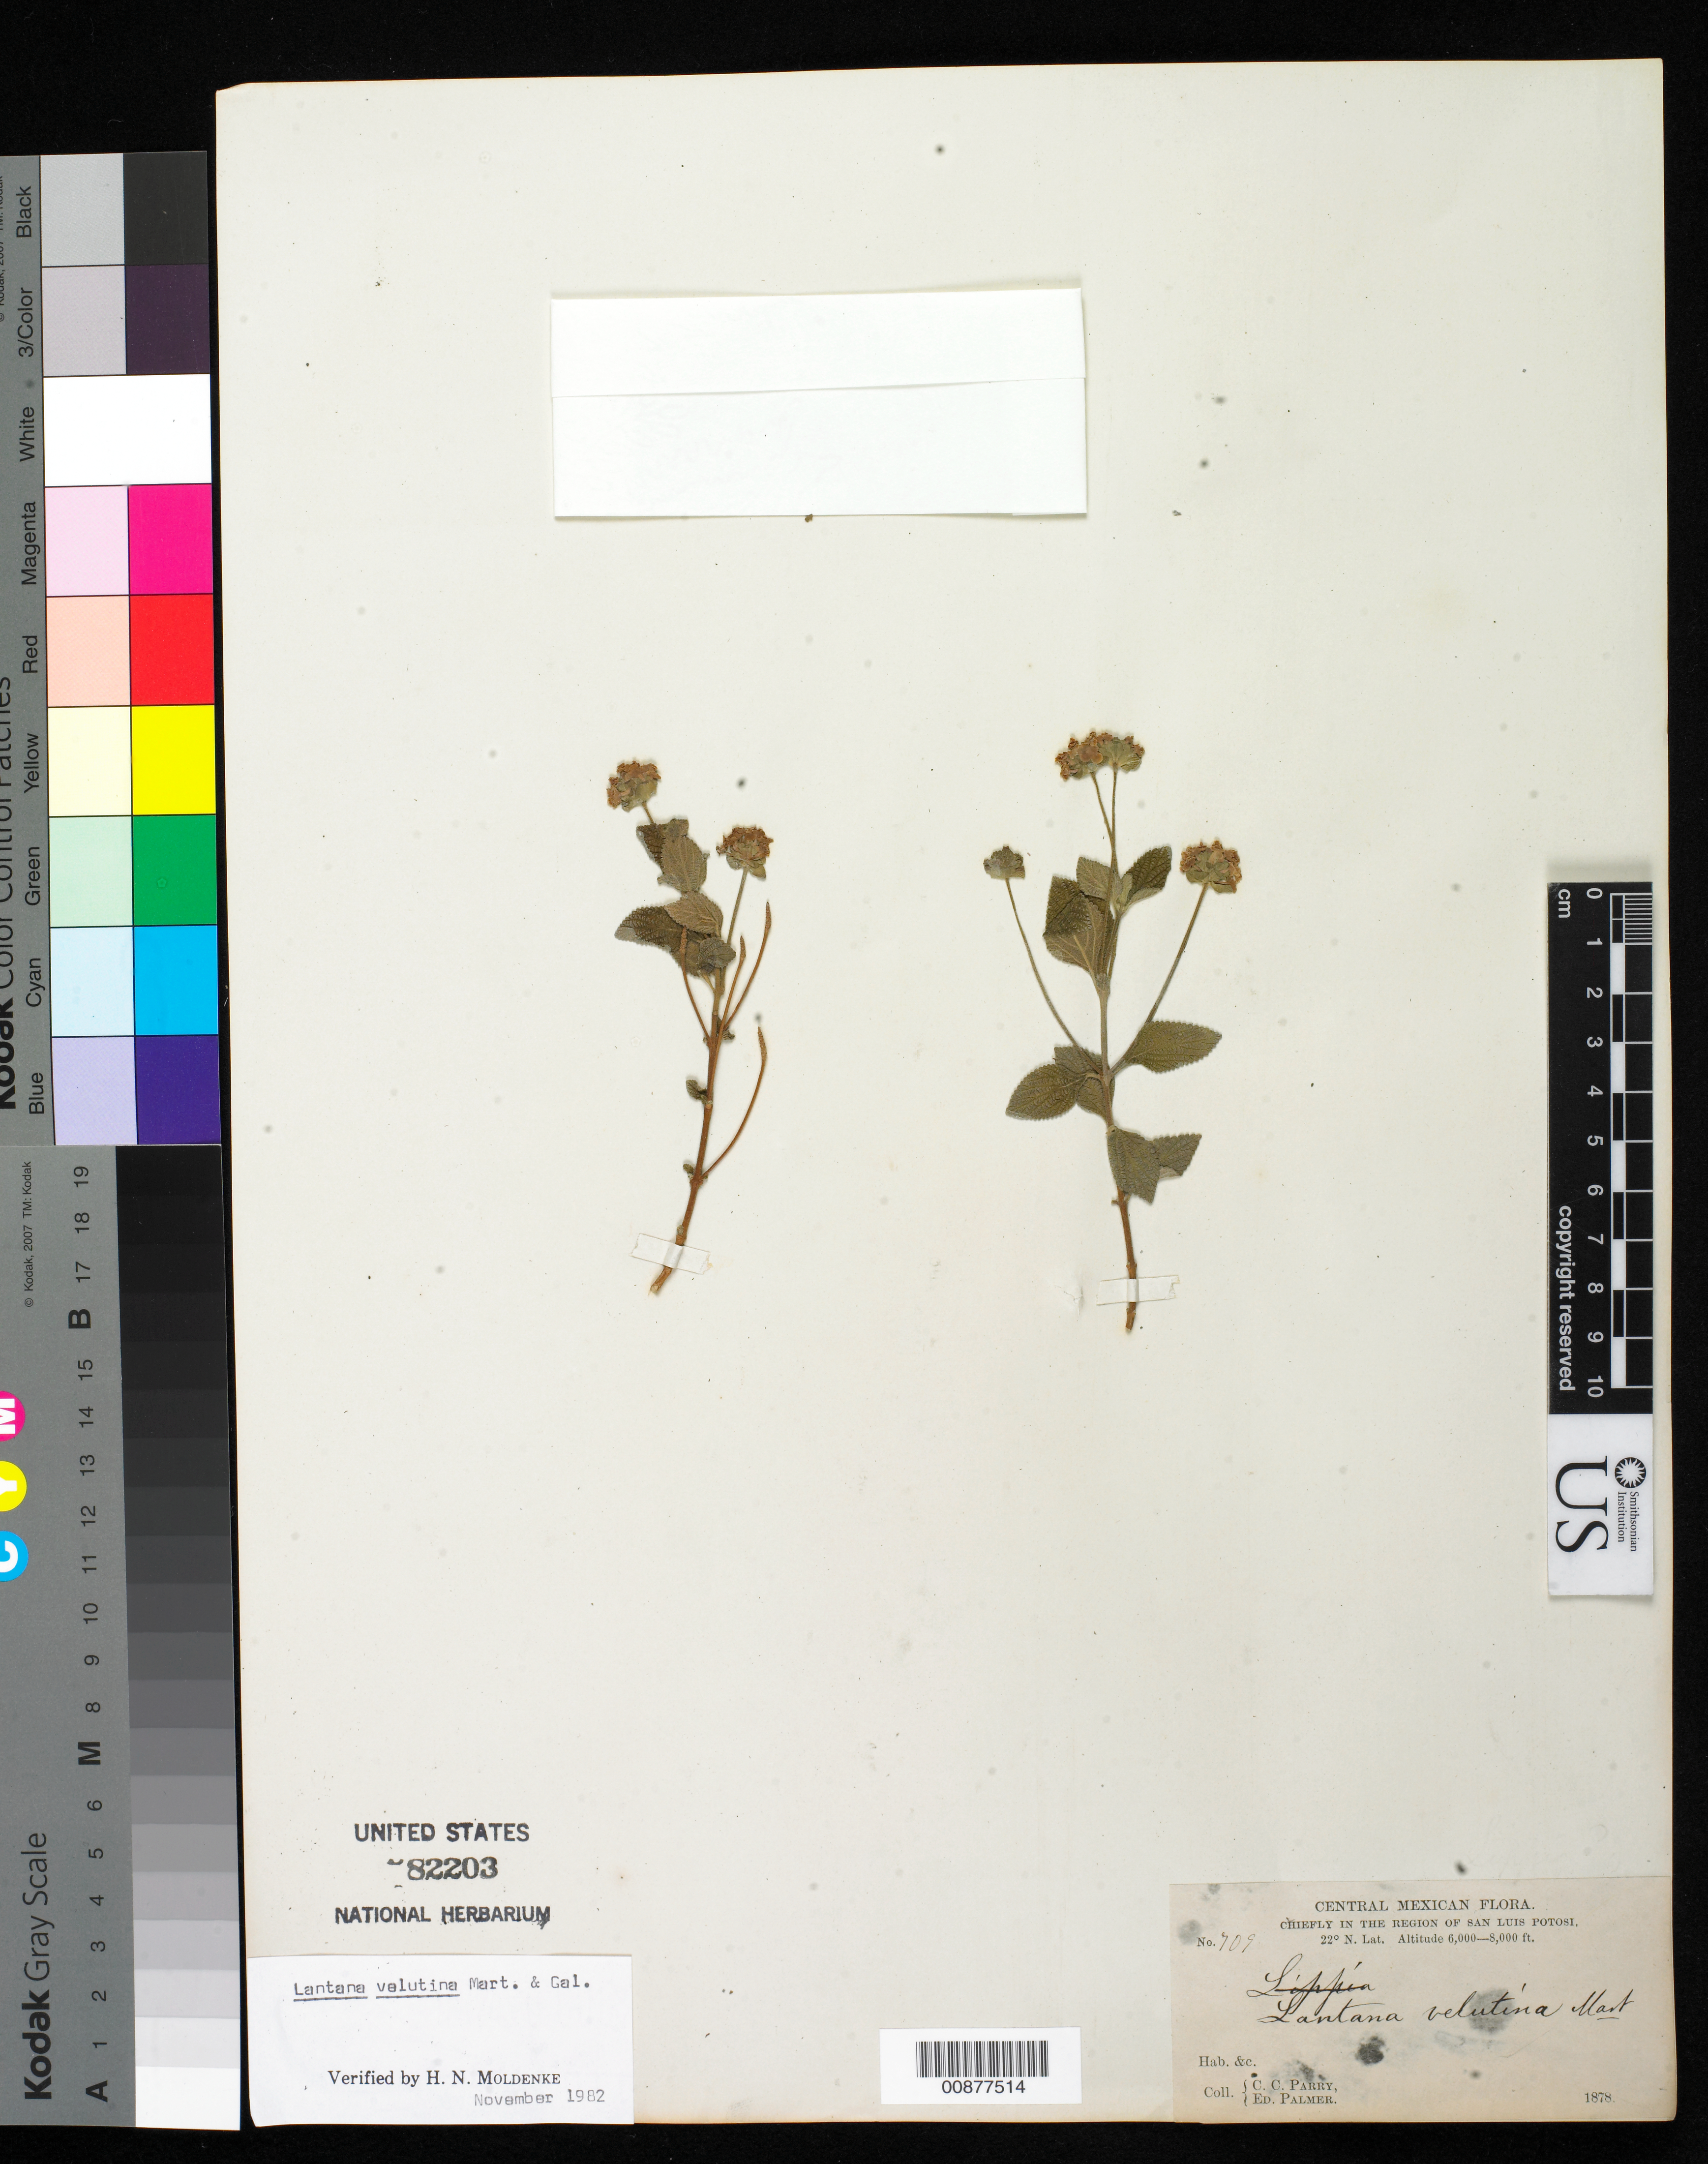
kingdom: Plantae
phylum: Tracheophyta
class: Magnoliopsida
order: Lamiales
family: Verbenaceae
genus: Lantana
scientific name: Lantana velutina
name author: M. Martens & Galeotti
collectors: C. C. Parry & E. Palmer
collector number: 709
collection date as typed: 1878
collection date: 1878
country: Mexico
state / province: San Luis Potosí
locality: Chiefly in the region of San Luis Potosí.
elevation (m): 1829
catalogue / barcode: US 82203